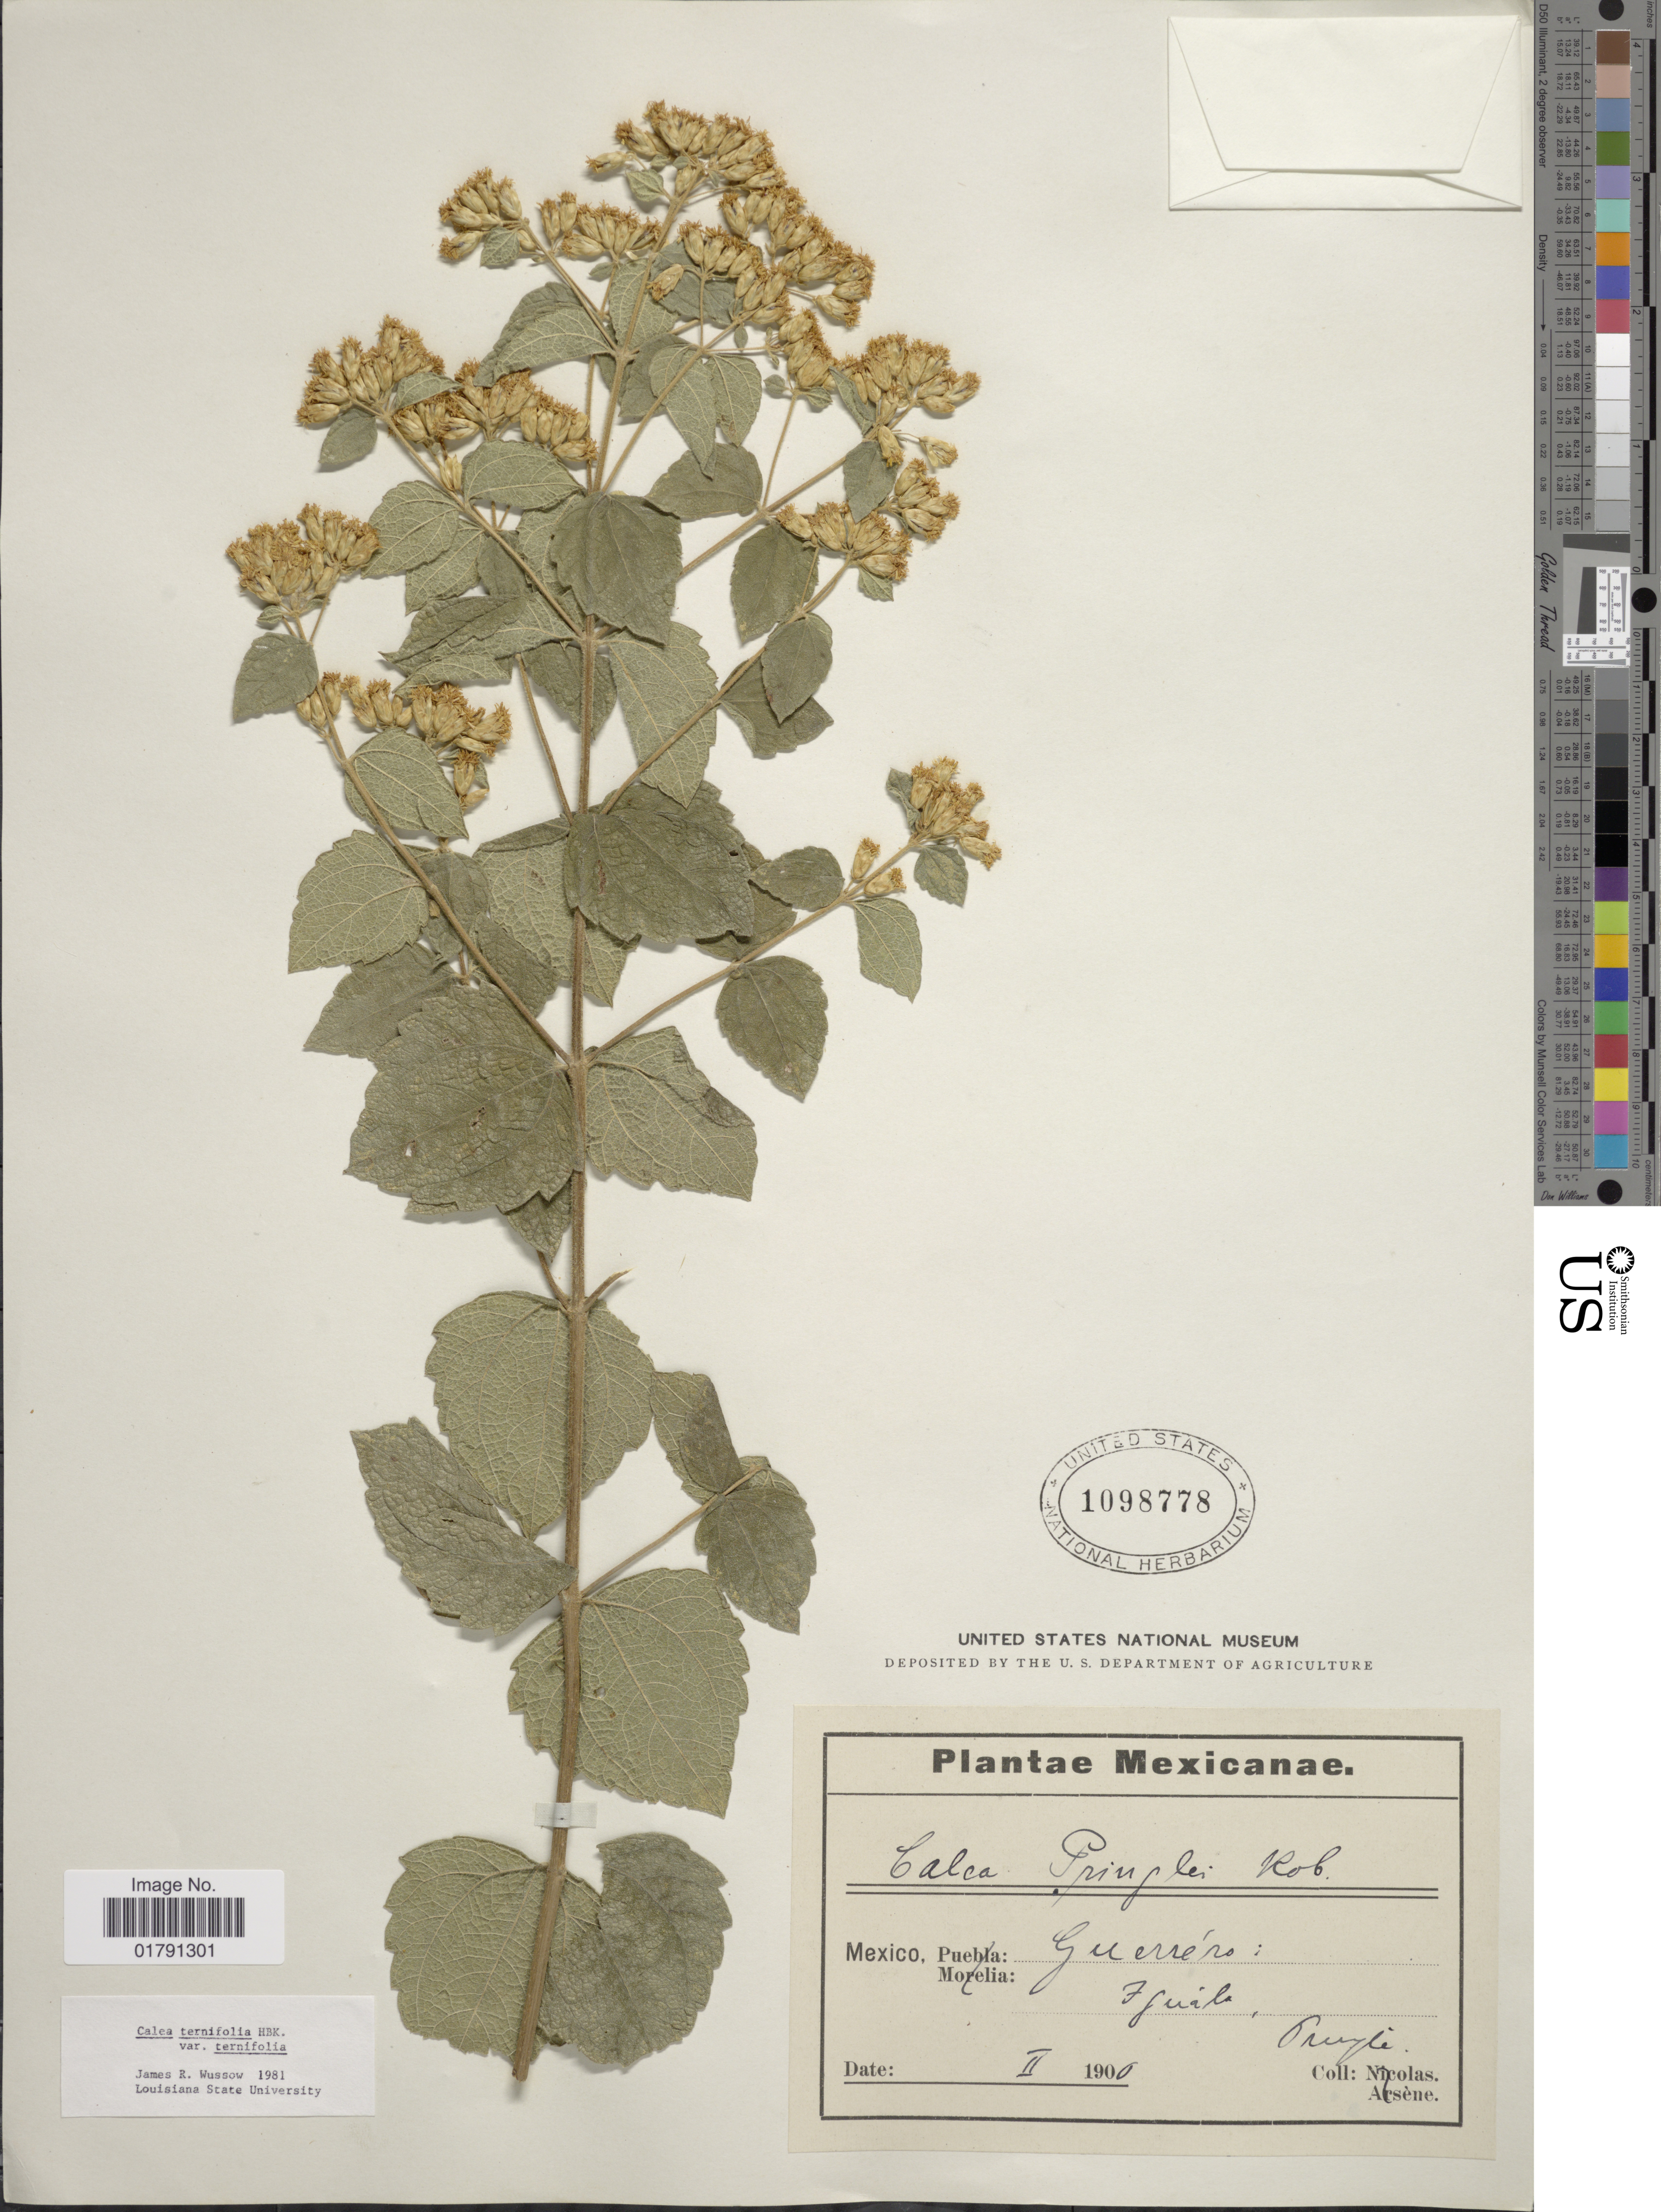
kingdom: Plantae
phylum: Tracheophyta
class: Magnoliopsida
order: Asterales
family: Asteraceae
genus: Calea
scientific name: Calea ternifolia var. ternifolia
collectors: -- Pringle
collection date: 1900-02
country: Mexico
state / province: Guerrero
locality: Zjuala [interpreted]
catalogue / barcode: US 1098778